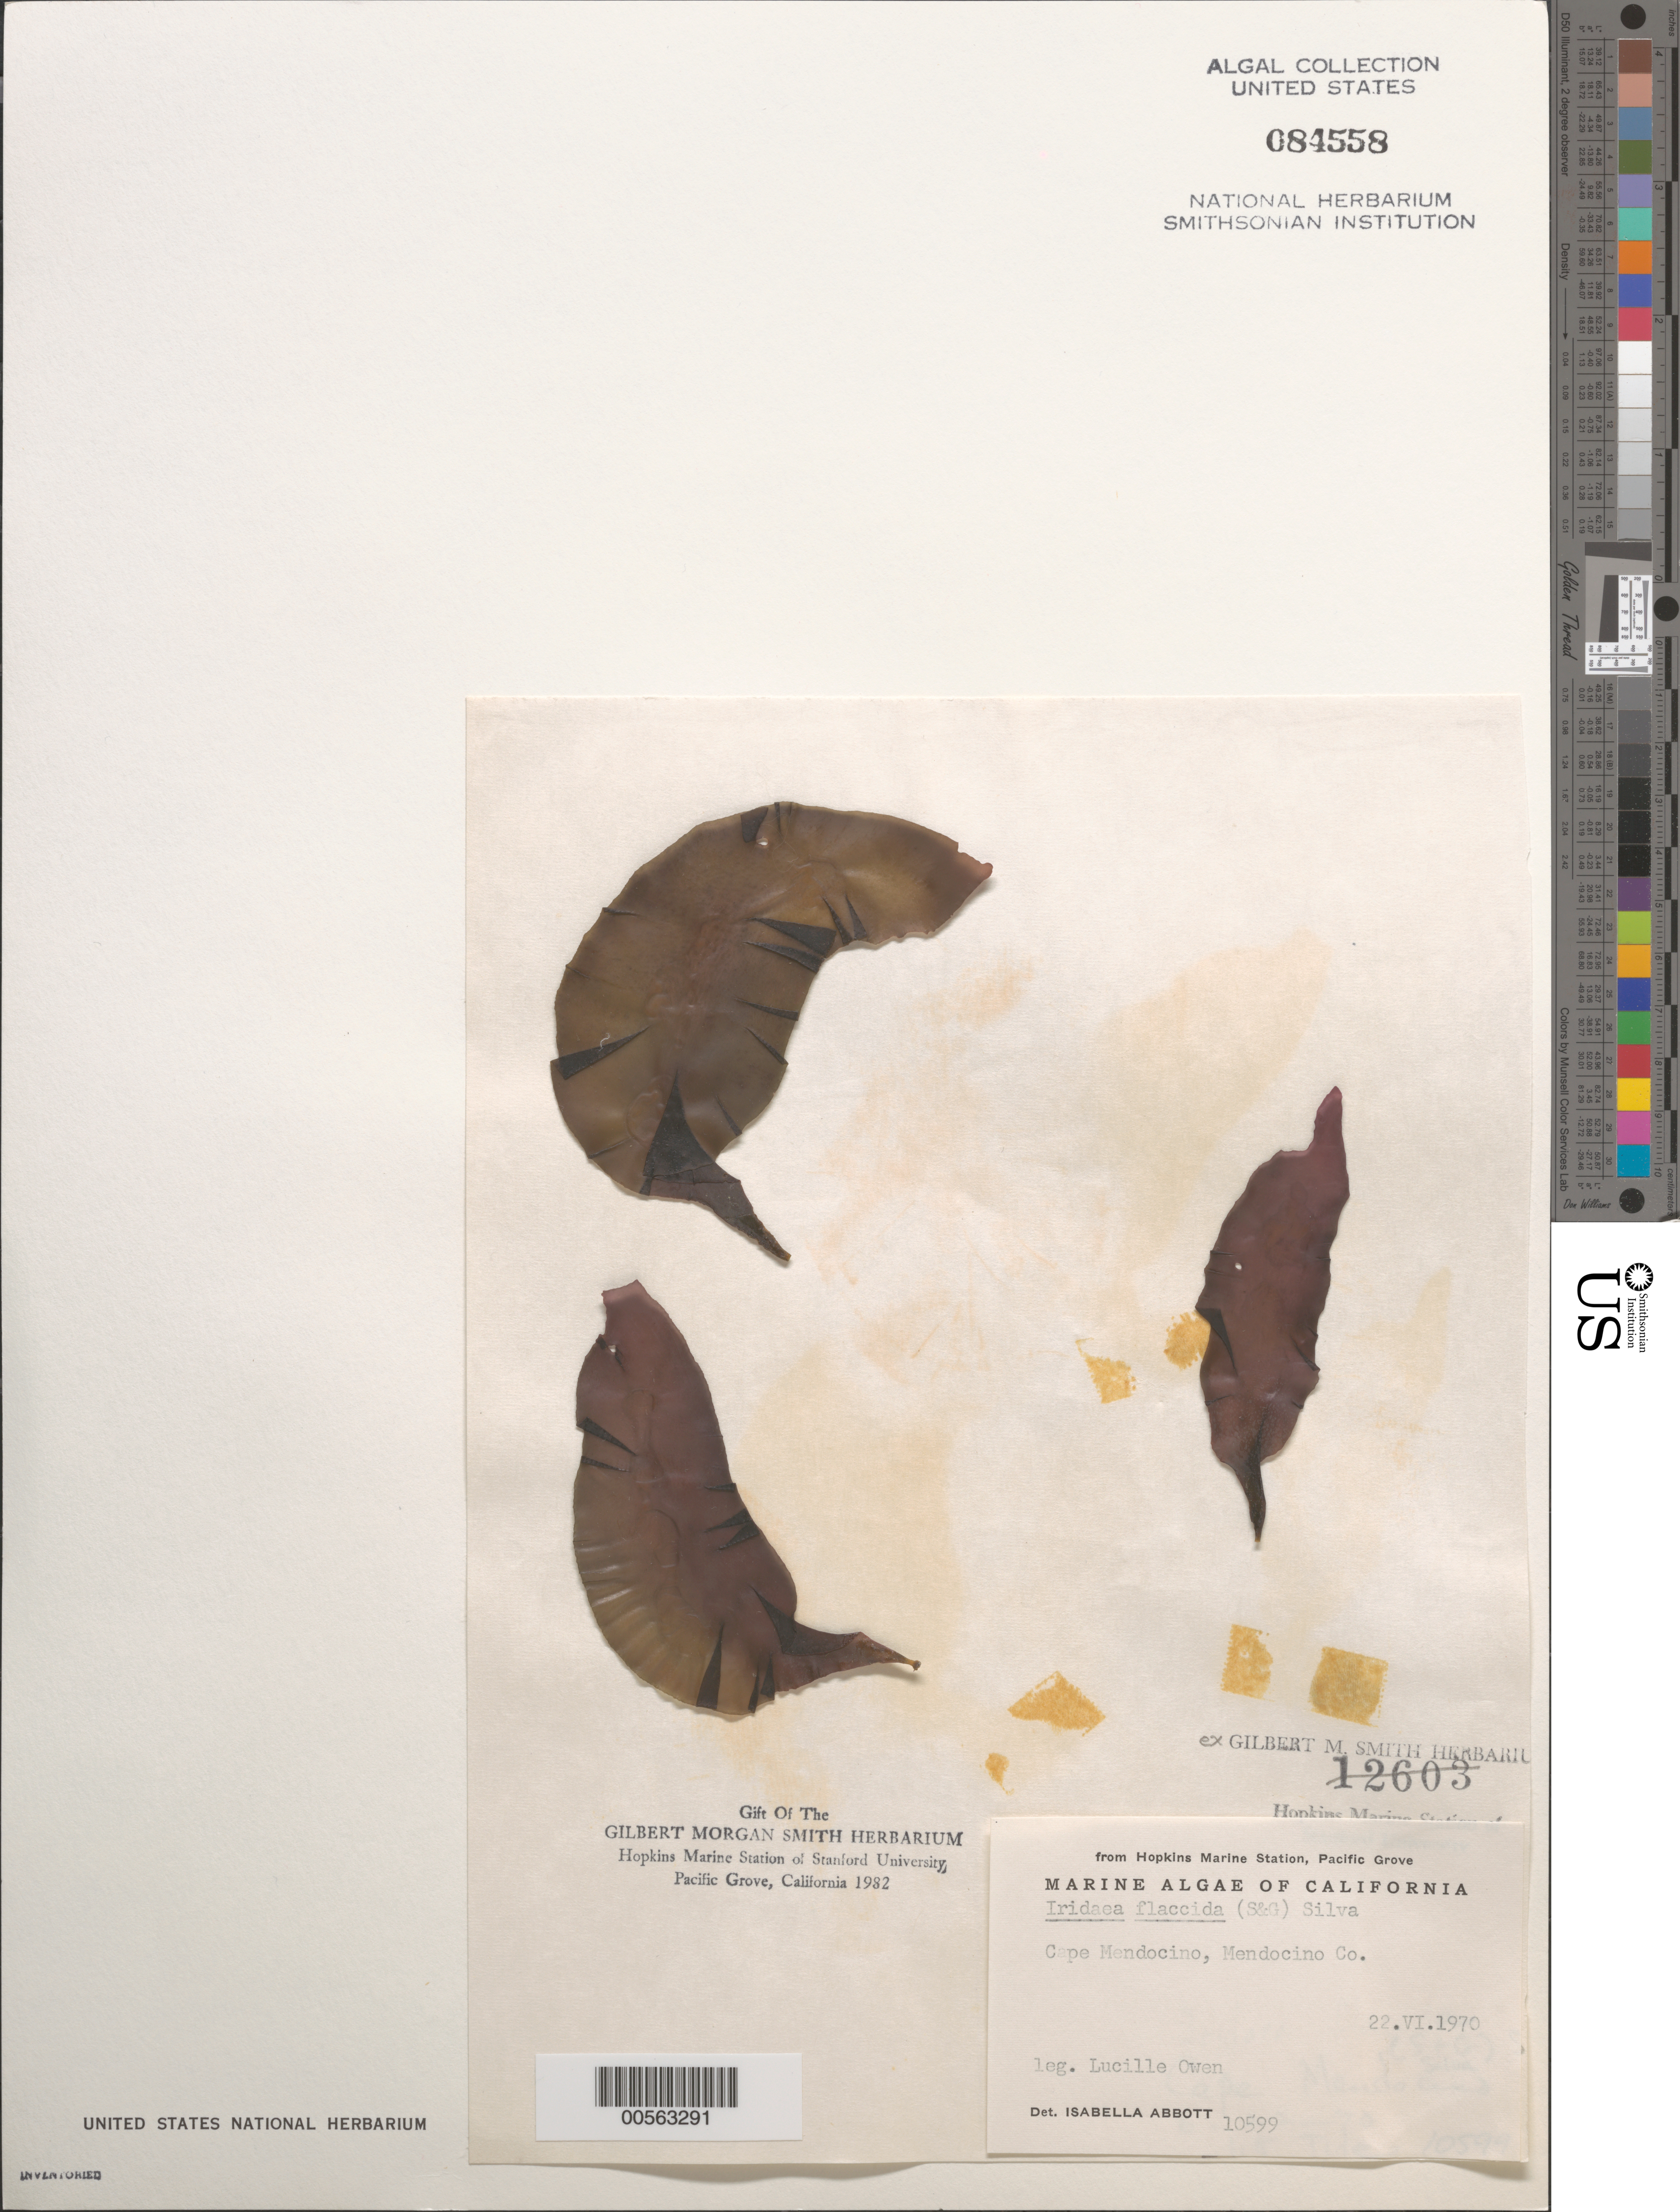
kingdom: Plantae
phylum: Rhodophyta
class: Florideophyceae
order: Gigartinales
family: Gigartinaceae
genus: Mazzaella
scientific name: Mazzaella flaccida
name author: (Setchell & N.L. Gardner) Fredericq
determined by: Algae name updating Project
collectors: L. Owen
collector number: IAA 10599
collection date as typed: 22 Jun 1970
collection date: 1970-06-22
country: United States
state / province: California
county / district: Mendocino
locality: Cape Mendocino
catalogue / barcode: US 84558